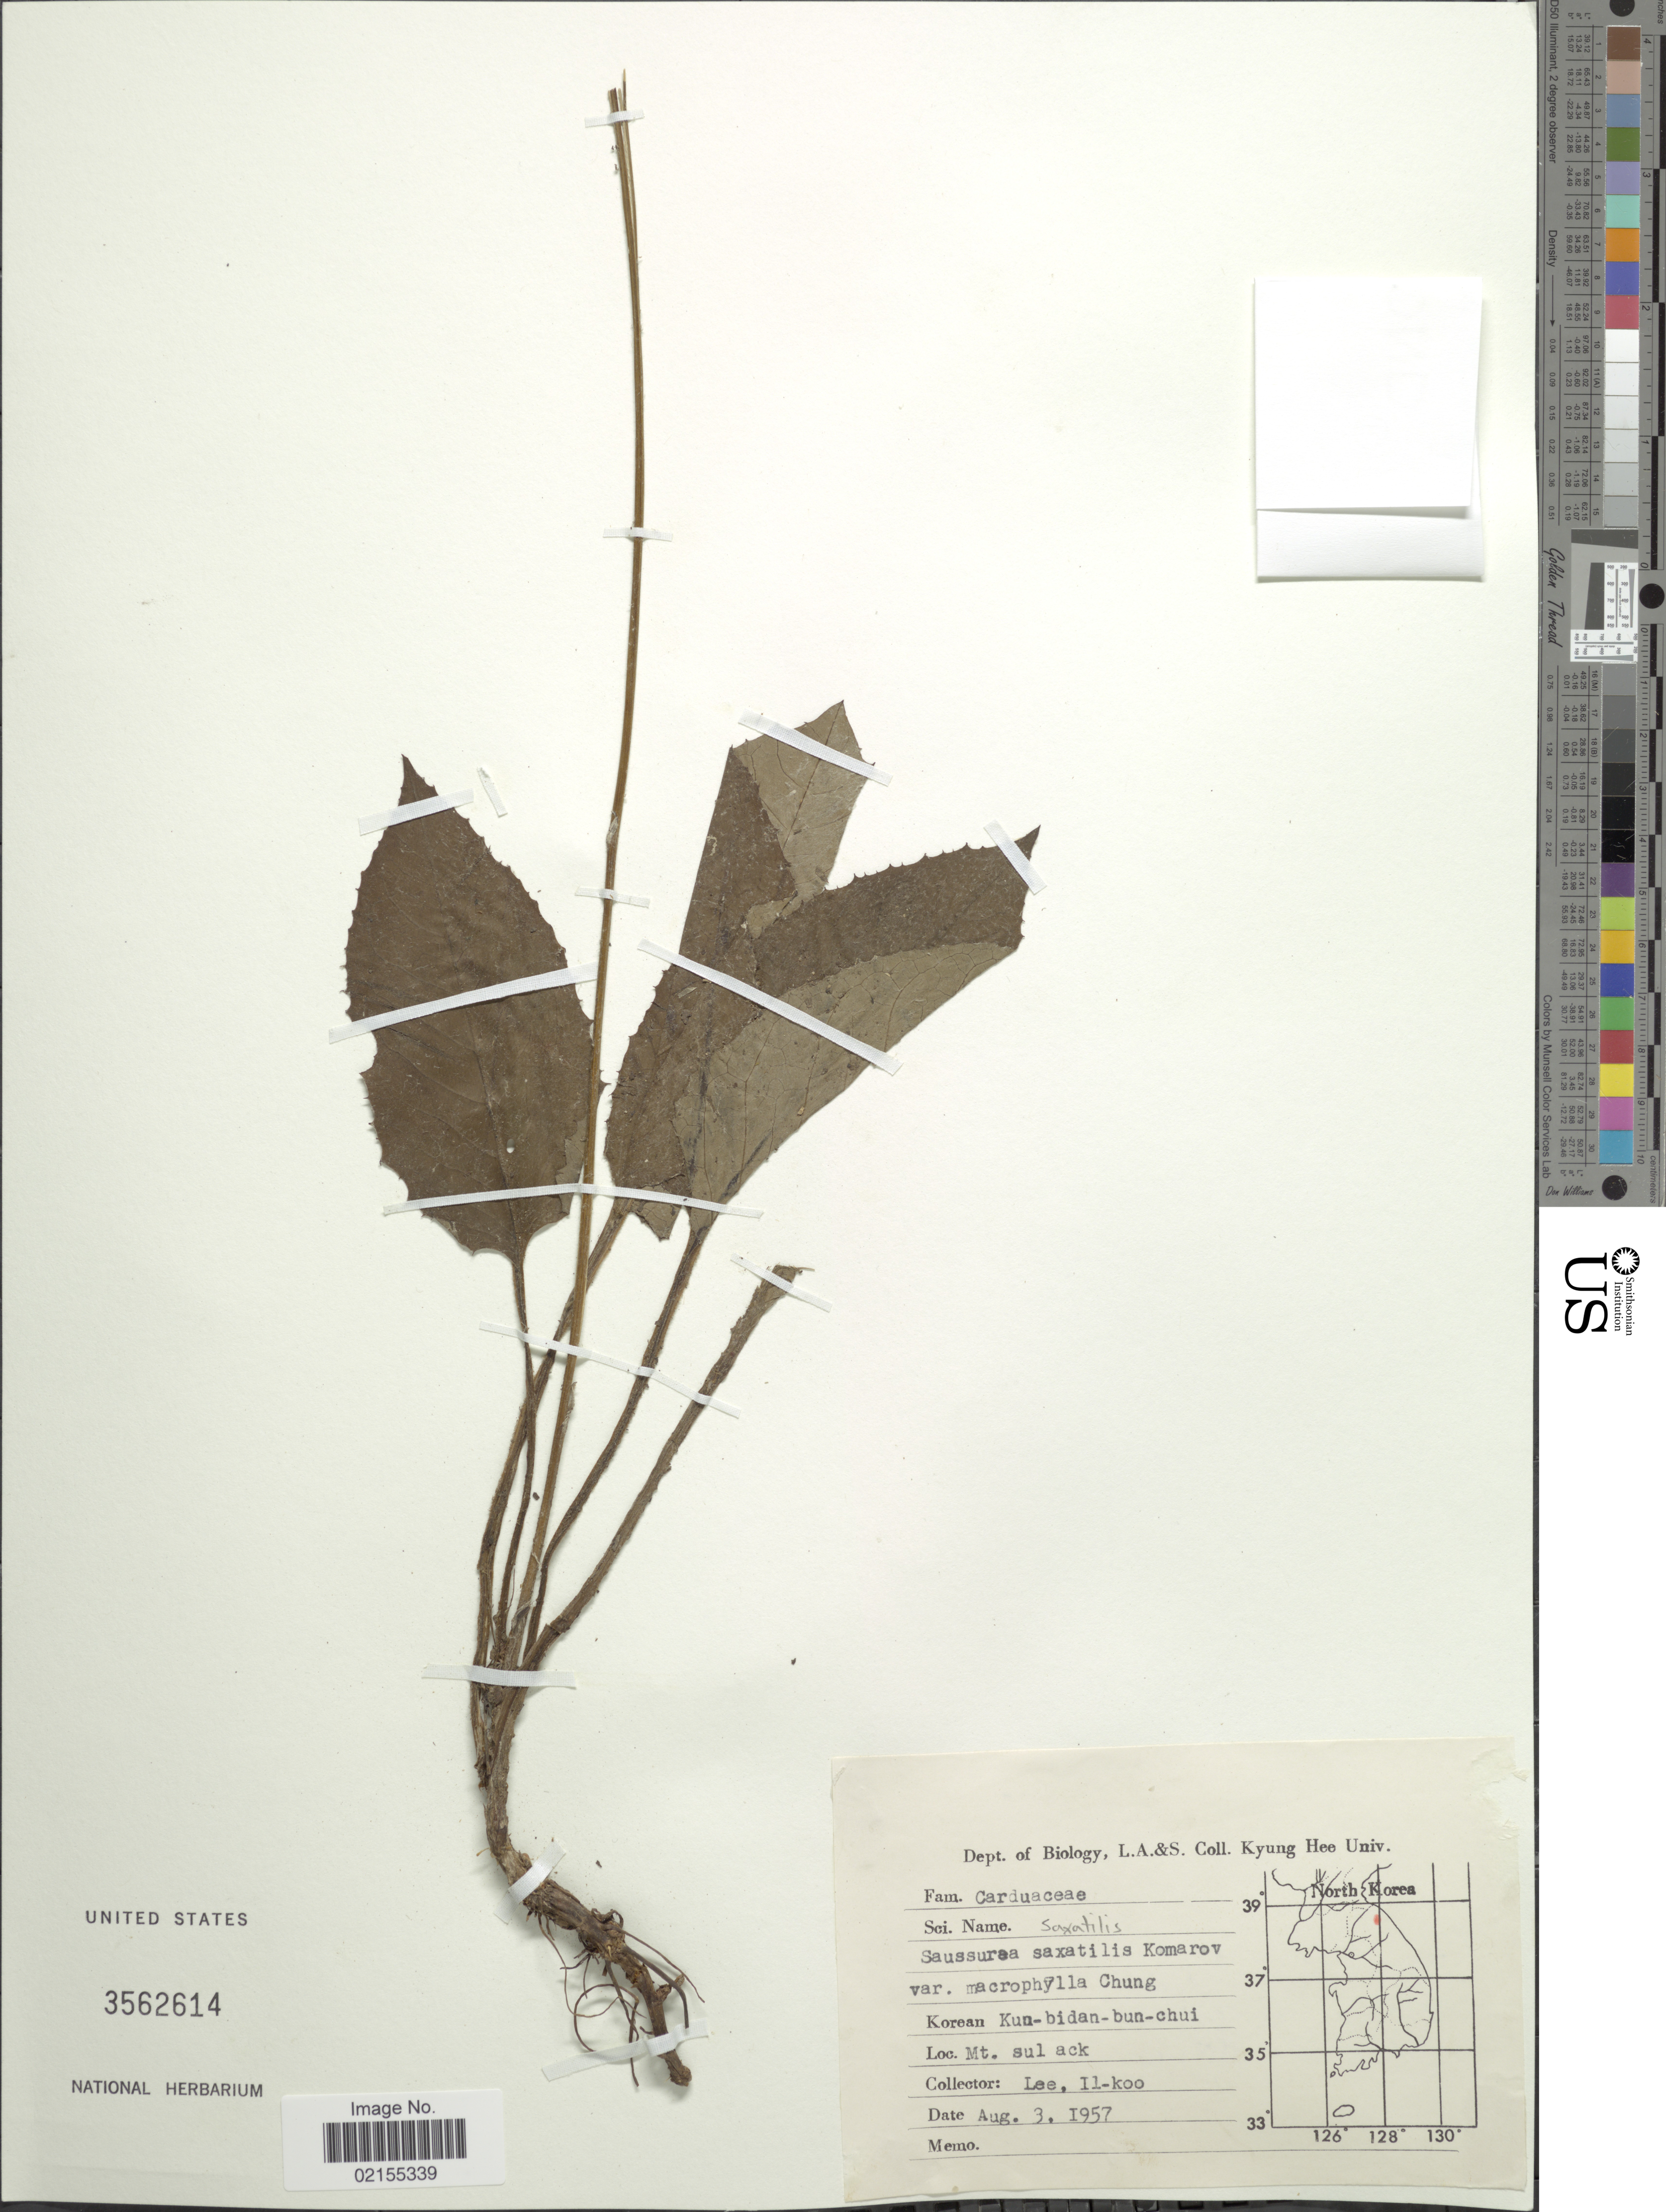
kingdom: Plantae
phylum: Tracheophyta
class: Magnoliopsida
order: Asterales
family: Asteraceae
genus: Saussurea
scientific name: Saussurea saxatilis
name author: Kom.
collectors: Il-Ko Lee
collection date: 1957-08-03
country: South Korea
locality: Mt. sul ack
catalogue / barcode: US 3562614